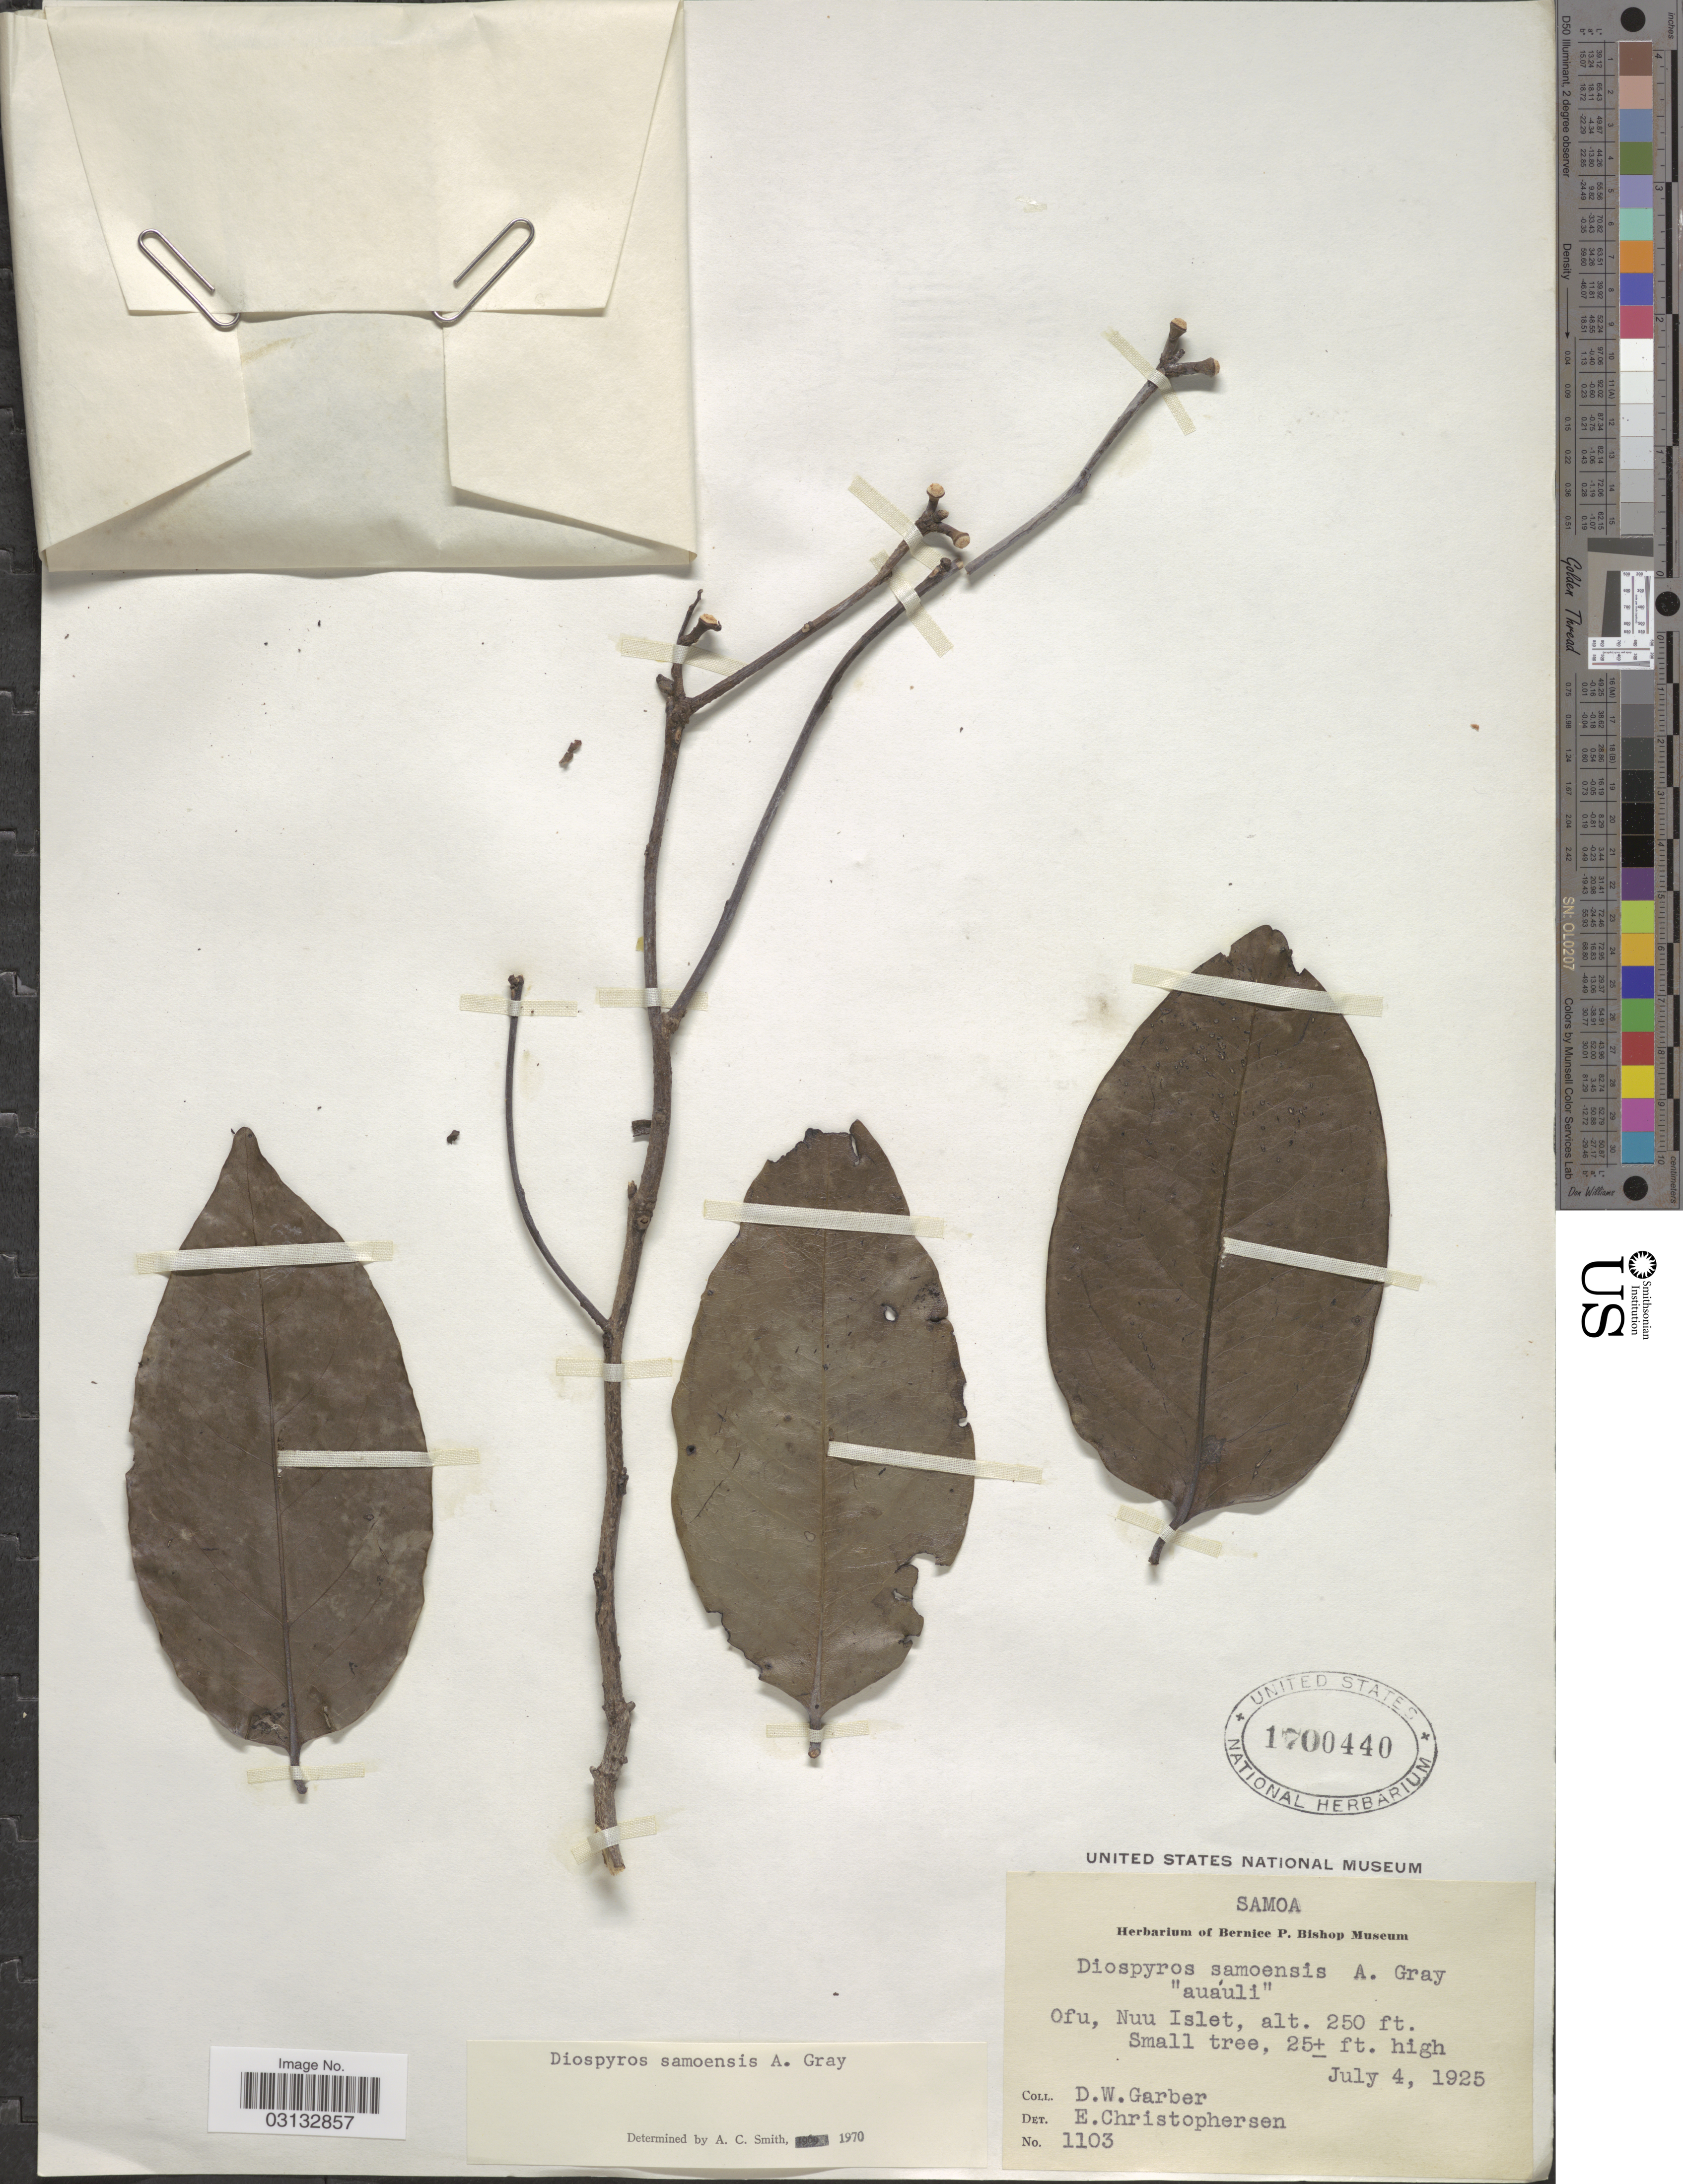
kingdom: Plantae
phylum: Tracheophyta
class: Magnoliopsida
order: Ericales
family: Ebenaceae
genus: Diospyros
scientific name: Diospyros samoensis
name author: A. Gray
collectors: D. W. Garber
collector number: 1103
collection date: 1925-07-04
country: American Samoa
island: Ofu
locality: Samoa, Ofu, Nuu Islet.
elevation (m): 76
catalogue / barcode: US 1700440